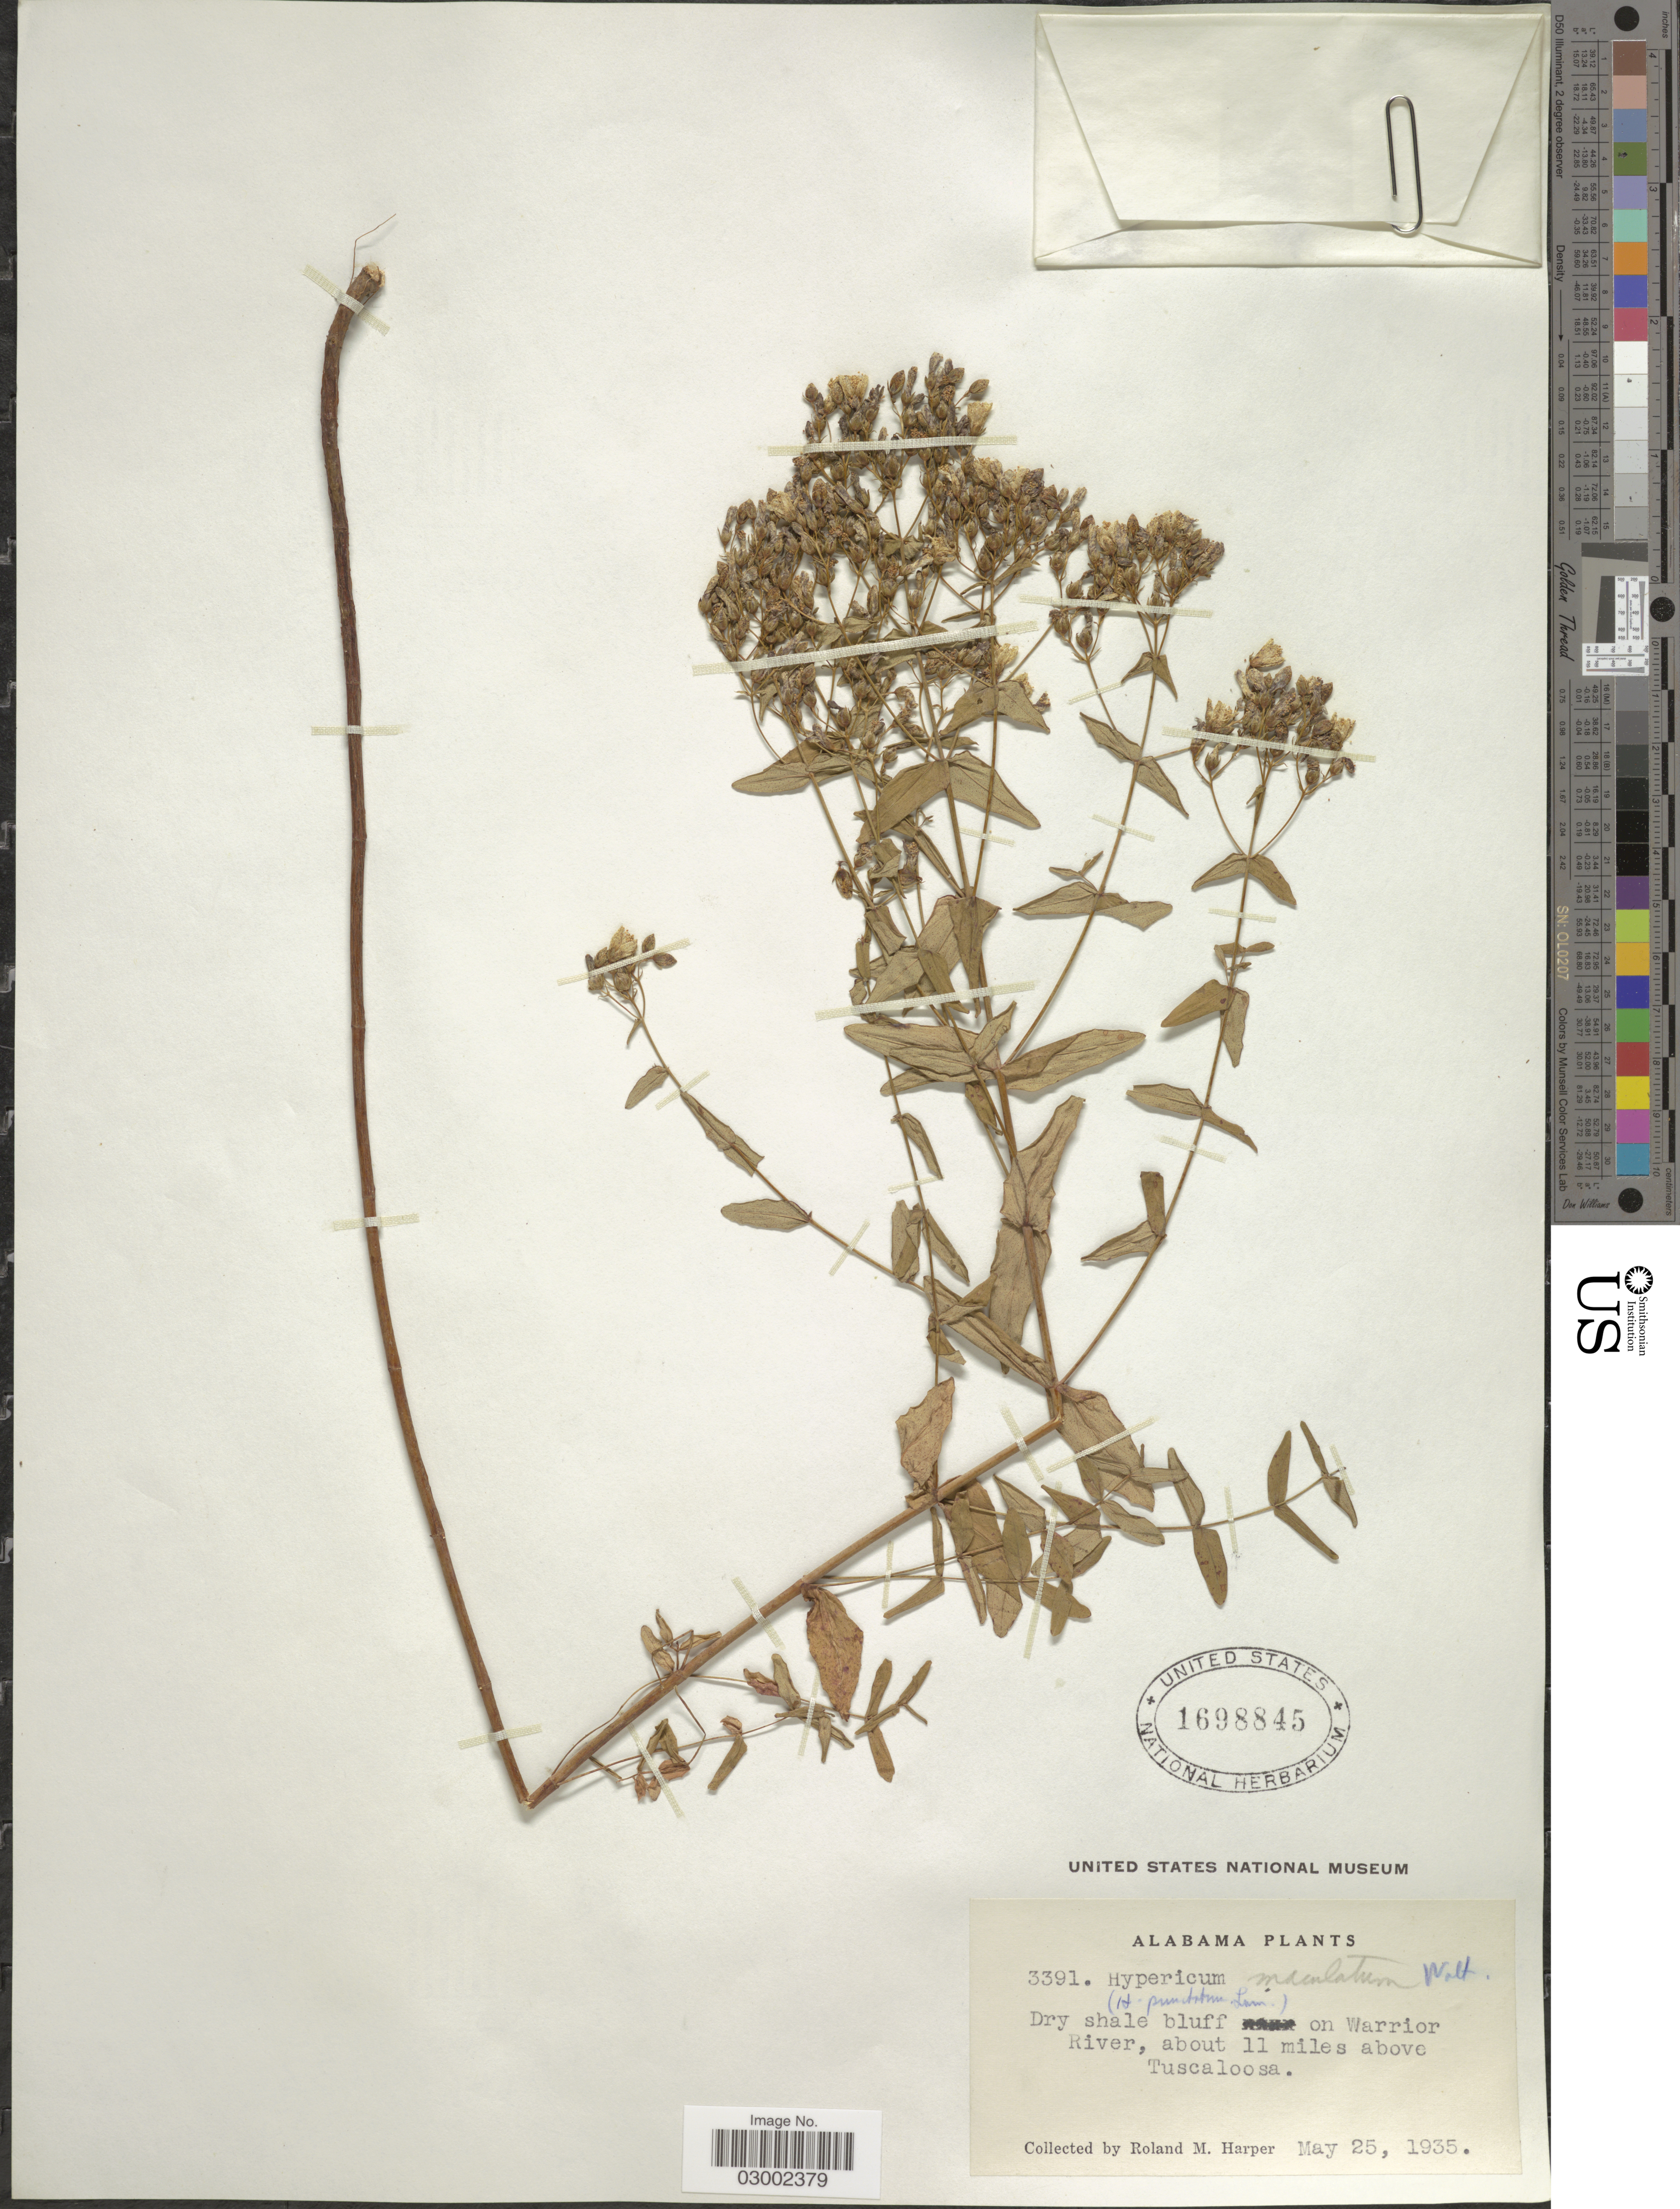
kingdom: Plantae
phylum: Tracheophyta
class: Magnoliopsida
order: Malpighiales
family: Hypericaceae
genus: Hypericum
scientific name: Hypericum punctatum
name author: Lam.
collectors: R. M. Harper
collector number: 3391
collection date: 1935-05-25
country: United States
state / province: Alabama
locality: On Warrior River, about 11 miles above Tuscaloosa.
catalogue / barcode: US 1698845